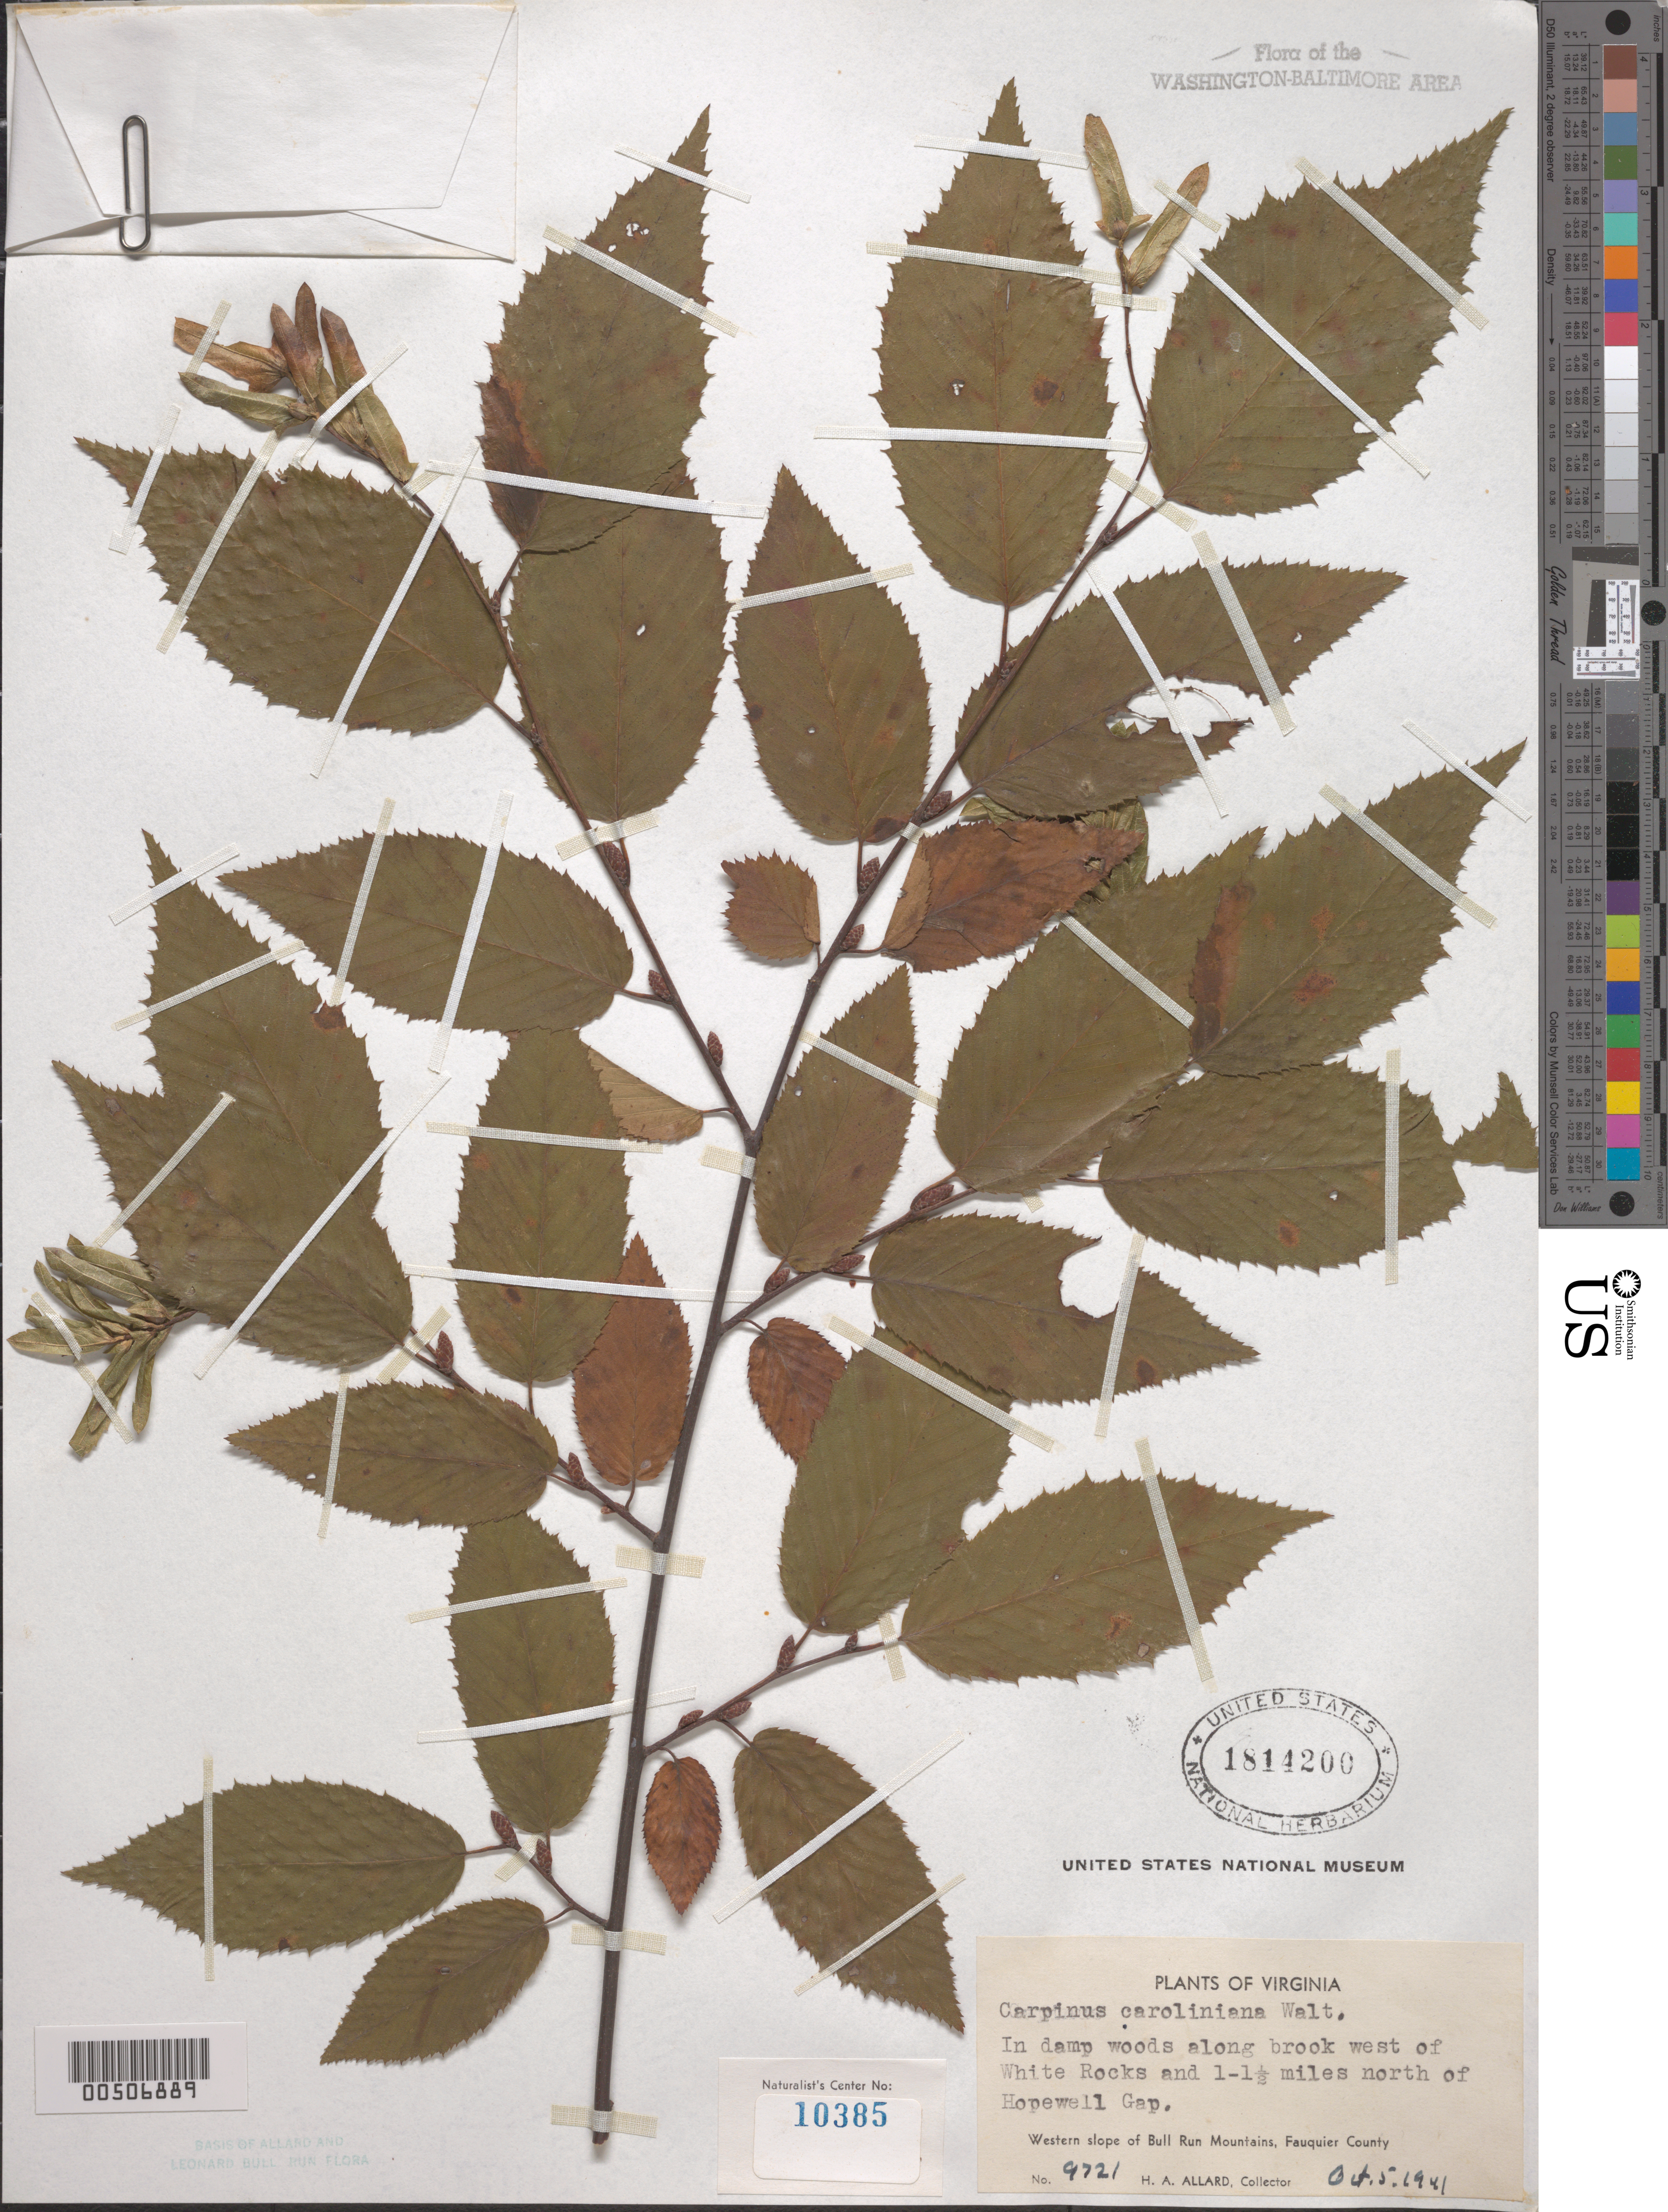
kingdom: Plantae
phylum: Tracheophyta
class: Magnoliopsida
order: Fagales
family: Betulaceae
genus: Carpinus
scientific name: Carpinus caroliniana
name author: Walter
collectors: H. A. Allard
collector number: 9721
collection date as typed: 05 Oct 1941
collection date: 1941-10-05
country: United States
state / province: Virginia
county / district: Fauquier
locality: White Rocks, 1-1.5 mi. N of Hopewell Gap, W slope of Bull Run Mts.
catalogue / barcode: US 1814200